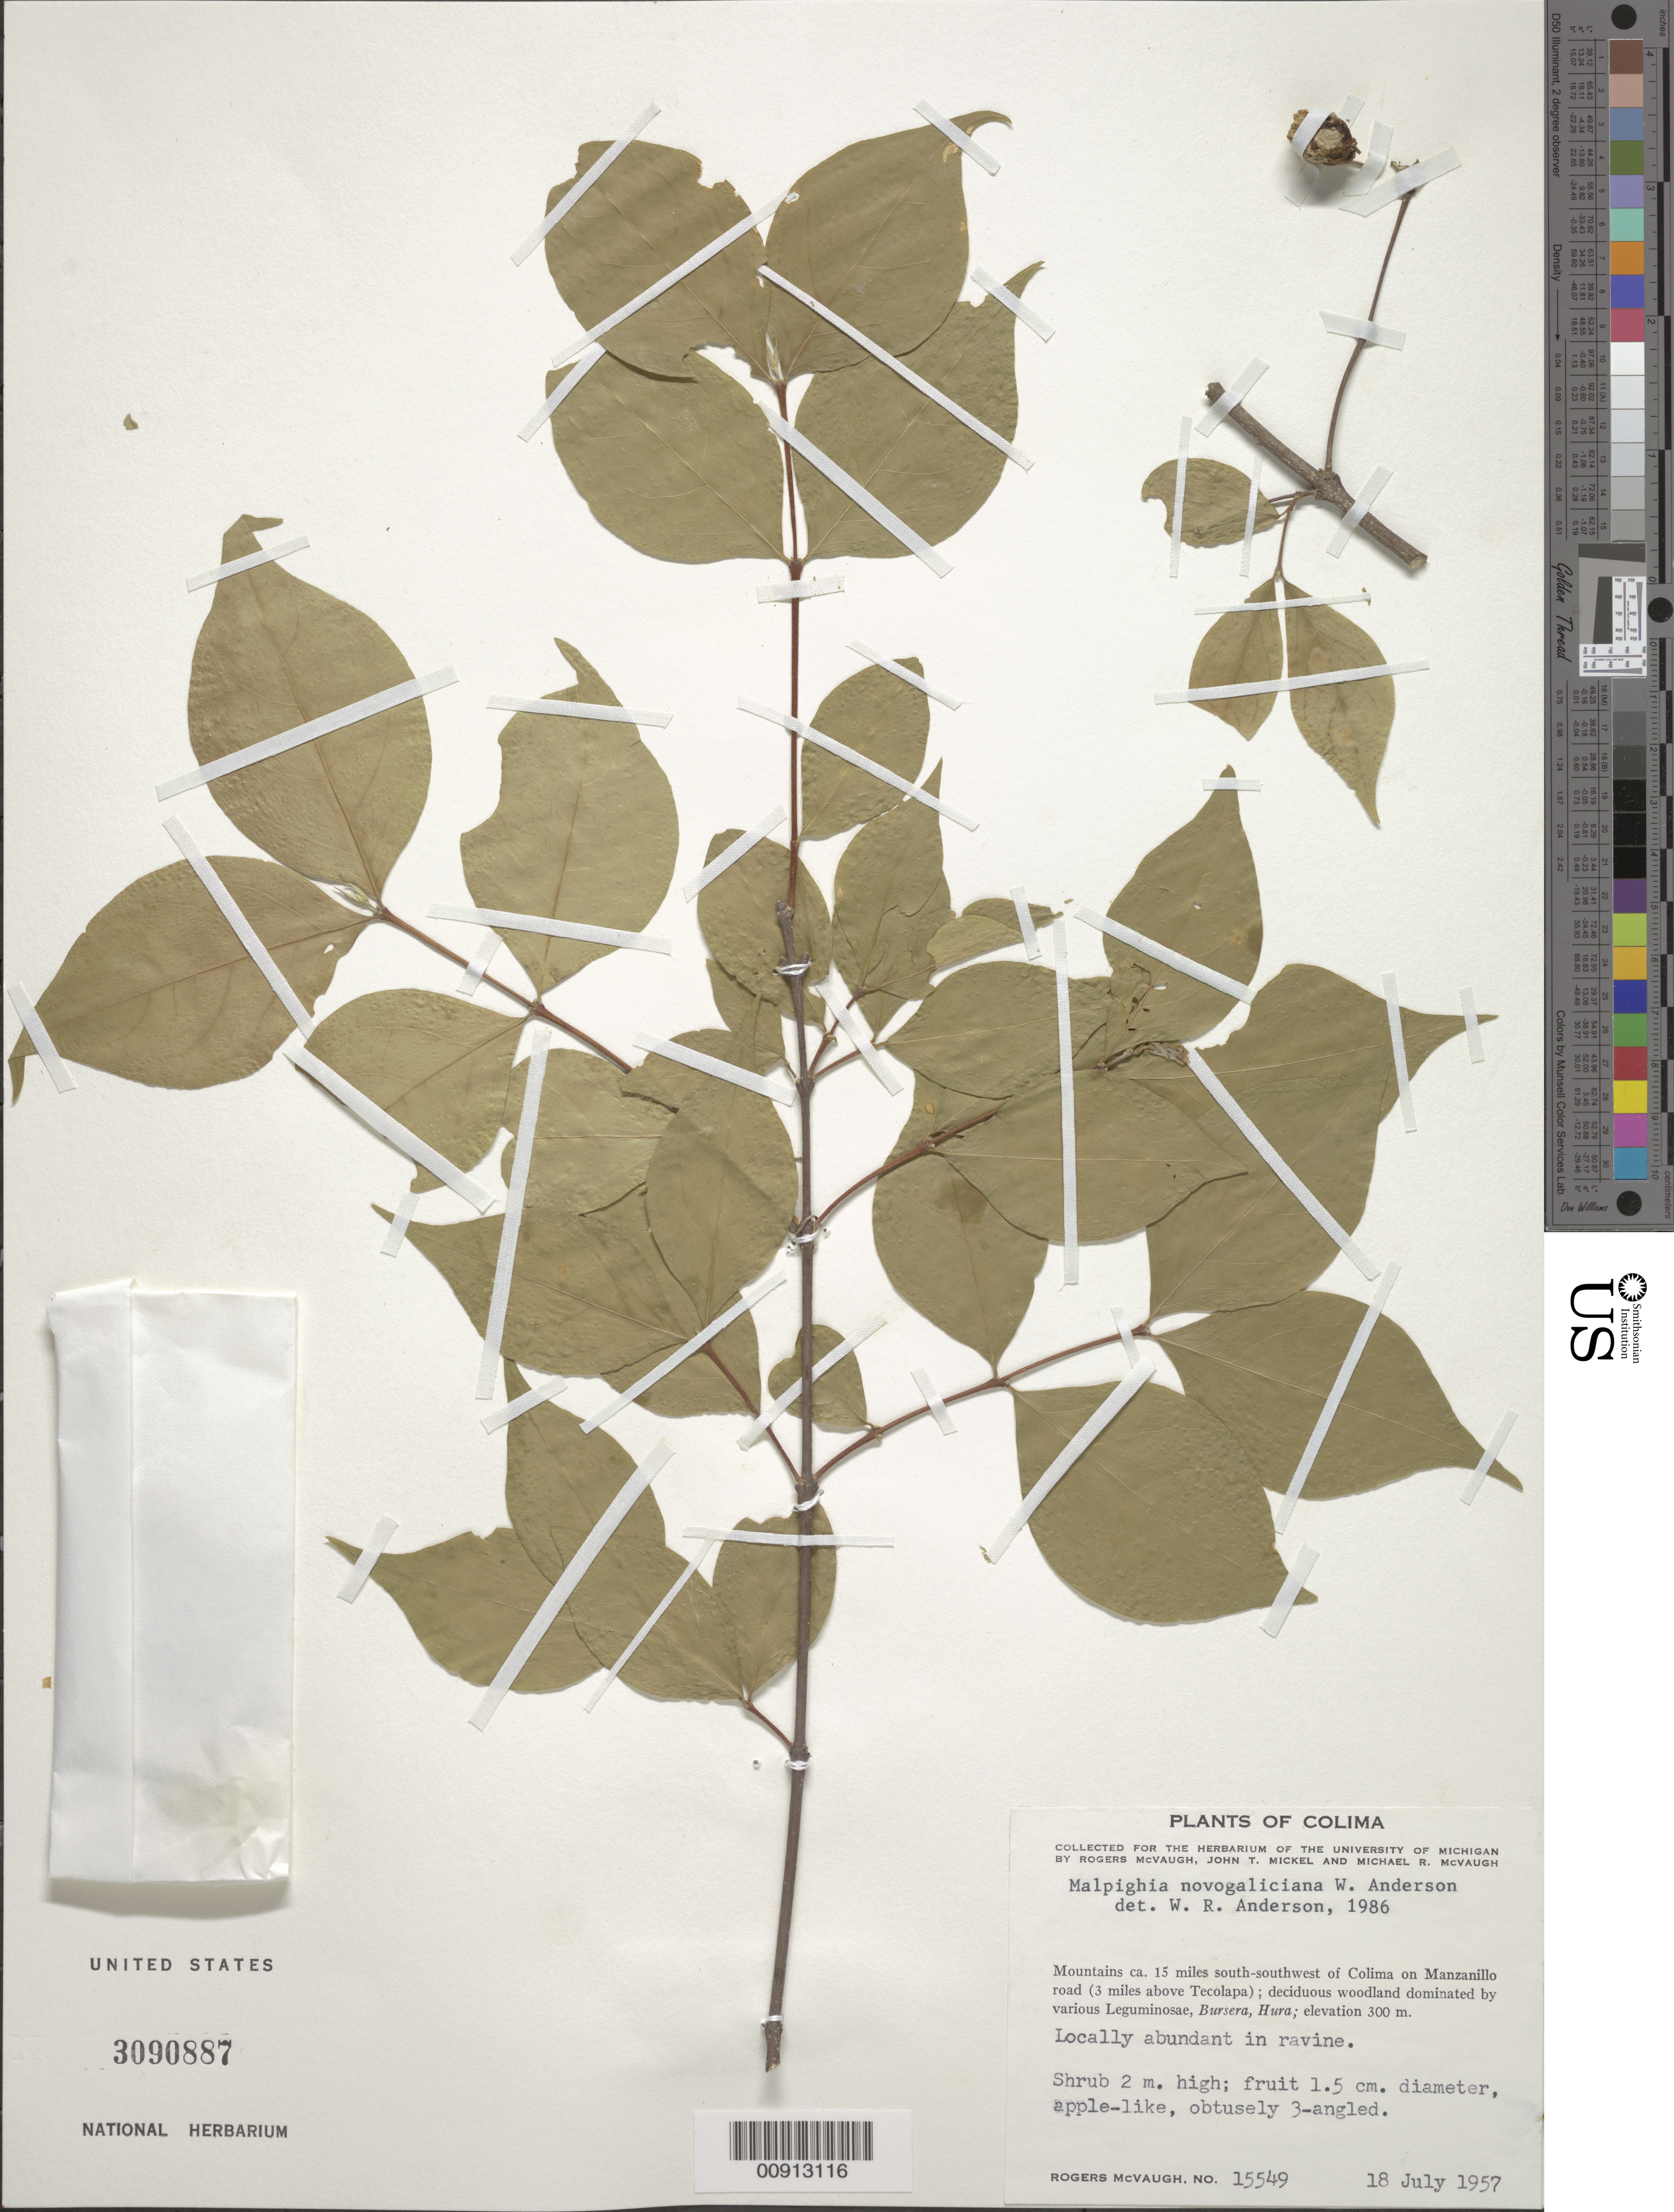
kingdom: Plantae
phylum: Tracheophyta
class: Magnoliopsida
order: Malpighiales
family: Malpighiaceae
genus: Malpighia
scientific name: Malpighia novogaliciana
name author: W.R. Anderson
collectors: R. McVaugh, J. T. Mickel & M. R. McVaugh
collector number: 15549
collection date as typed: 18 Jul 1957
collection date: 1957-07-18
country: Mexico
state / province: Colima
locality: Mountains ca. 15 miles south-southwest of Colima on Manzanillo road (3 miles above Tecolapa).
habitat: Deciduous woodland dominated by various Leguminosae, Bursera, Hura. Locally abundant in ravine.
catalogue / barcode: US 3090887